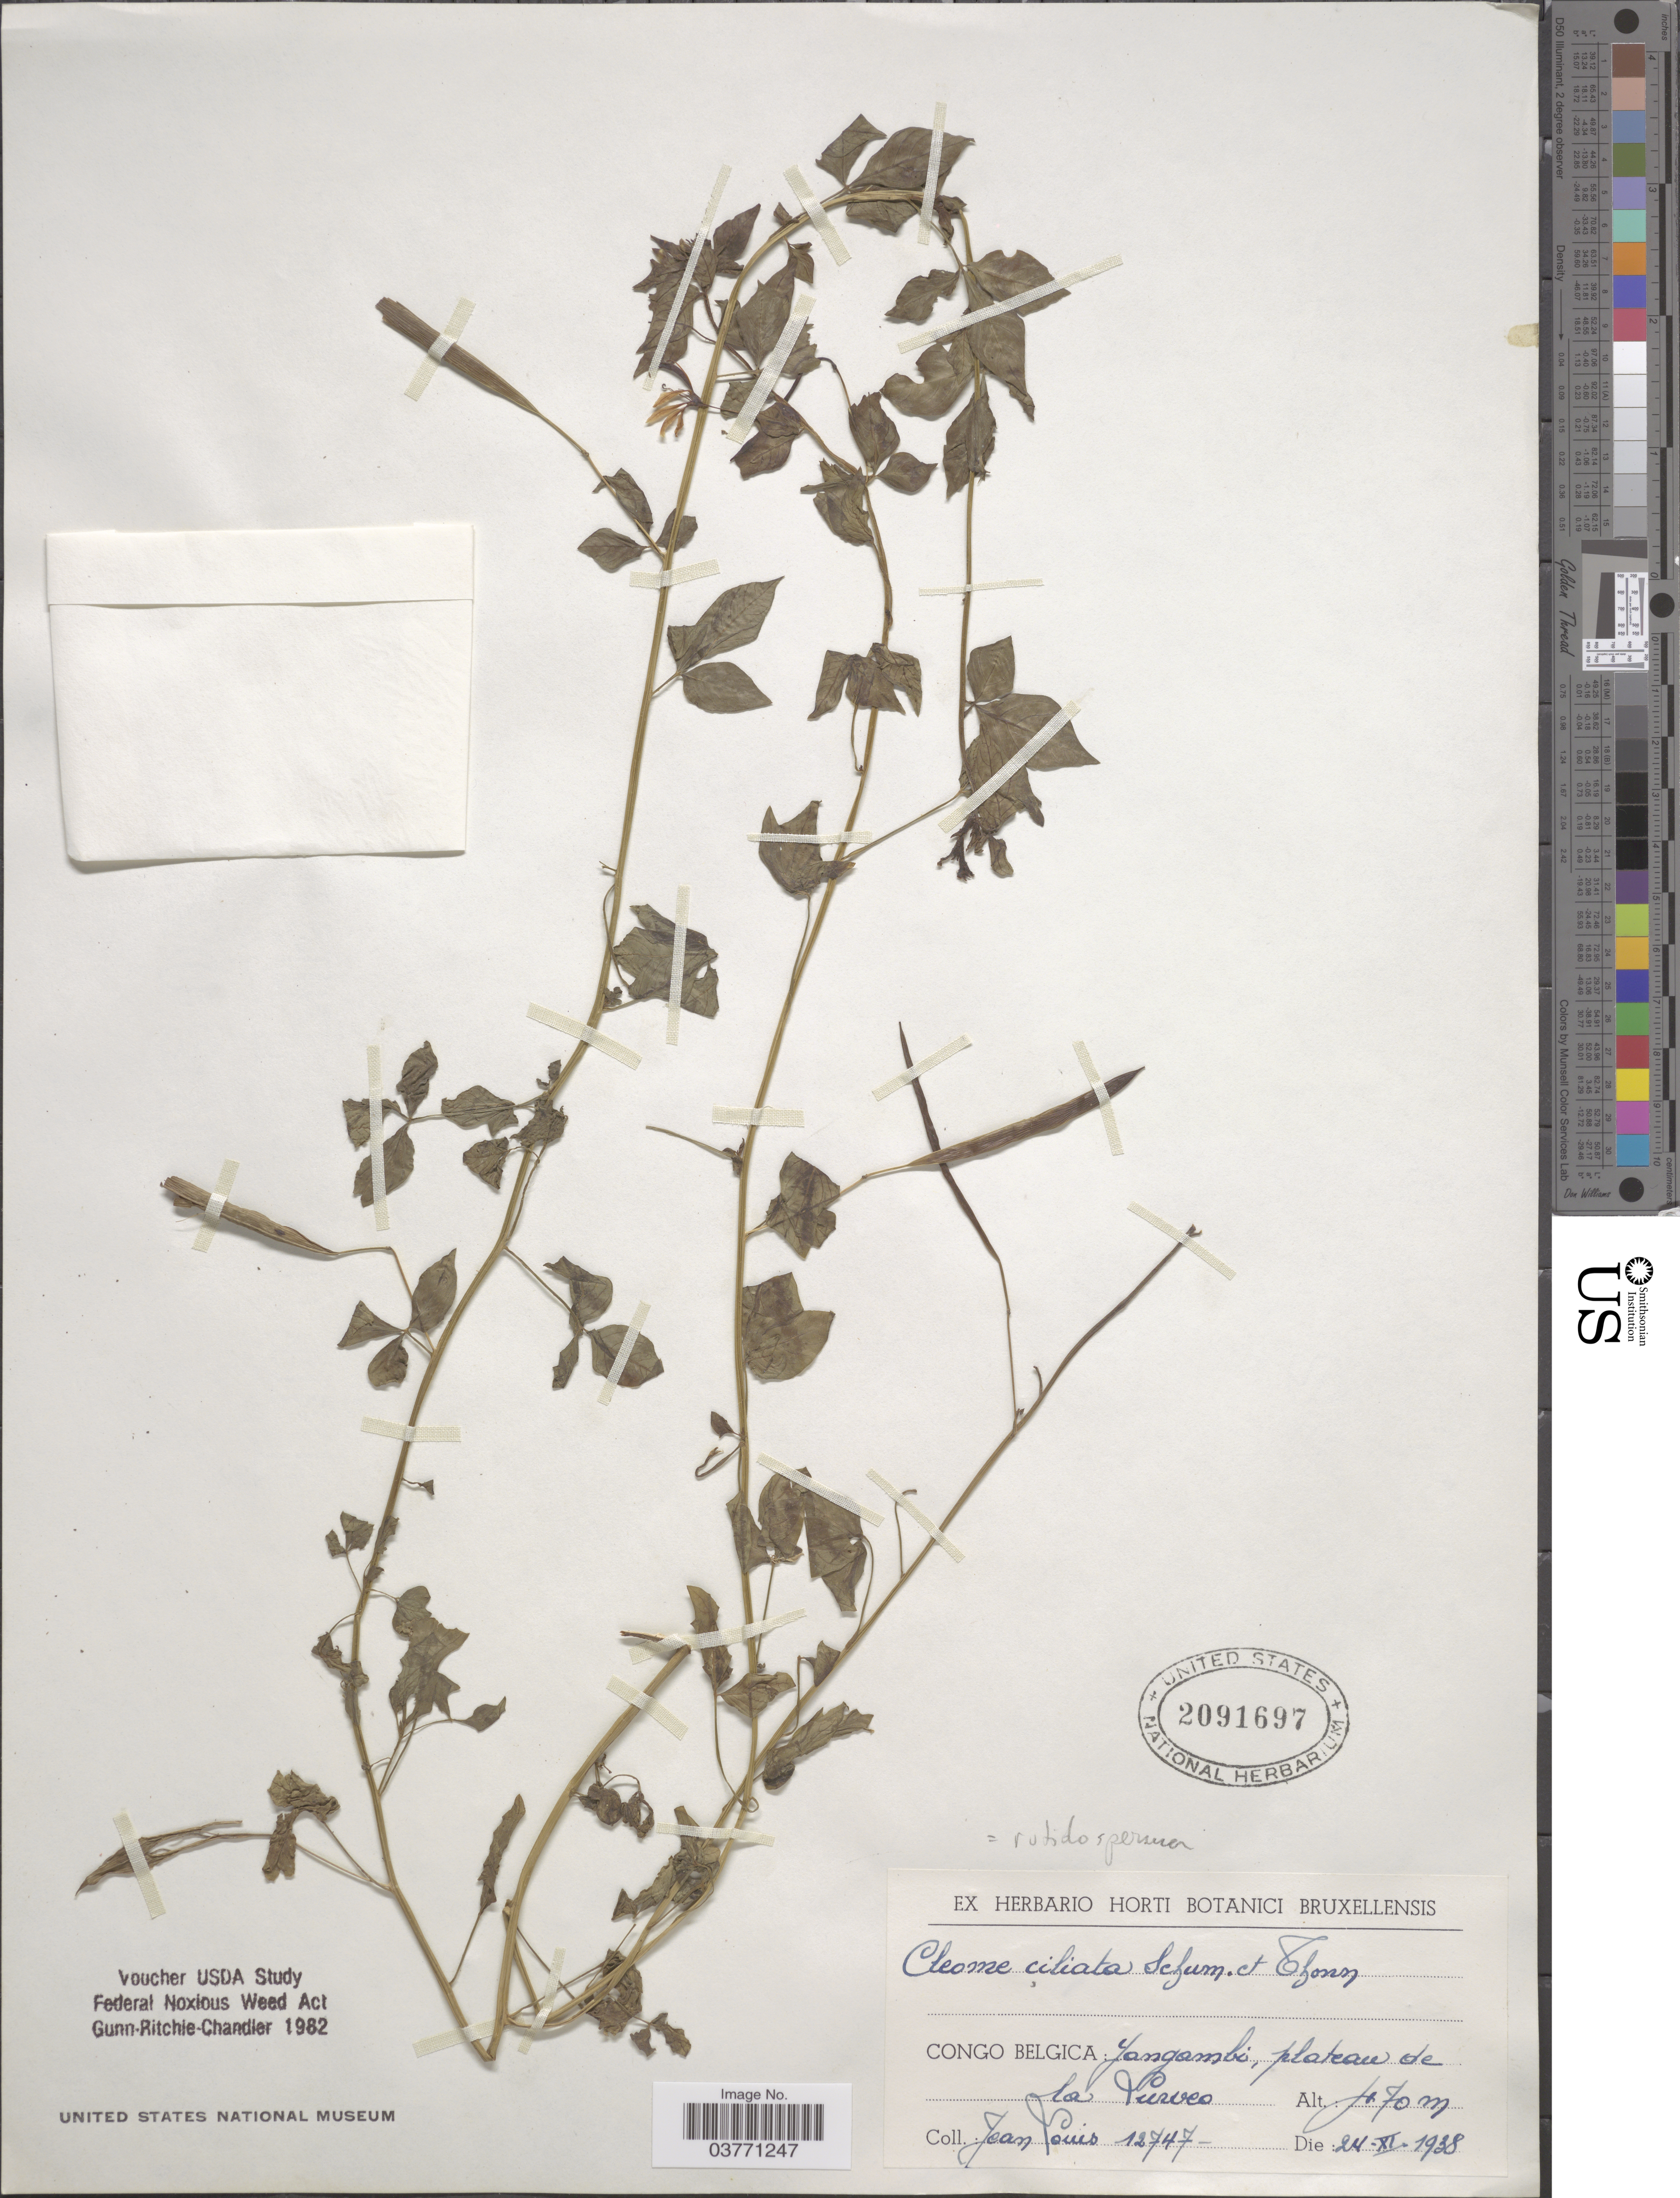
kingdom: Plantae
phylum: Tracheophyta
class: Magnoliopsida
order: Brassicales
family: Cleomaceae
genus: Sieruela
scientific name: Sieruela rutidosperma var. rutidosperma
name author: (DC.) Roalson & J.C. Hall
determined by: Strong, Mark T., (BOT), Smithsonian Institution - National Museum of Natural History (UNITED STATES)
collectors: J. Louis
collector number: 12747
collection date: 1938-11-24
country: Congo, Democratic Republic of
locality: Congo Belgica: Yangambi, plateau de la Luweo.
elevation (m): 470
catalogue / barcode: US 2091697